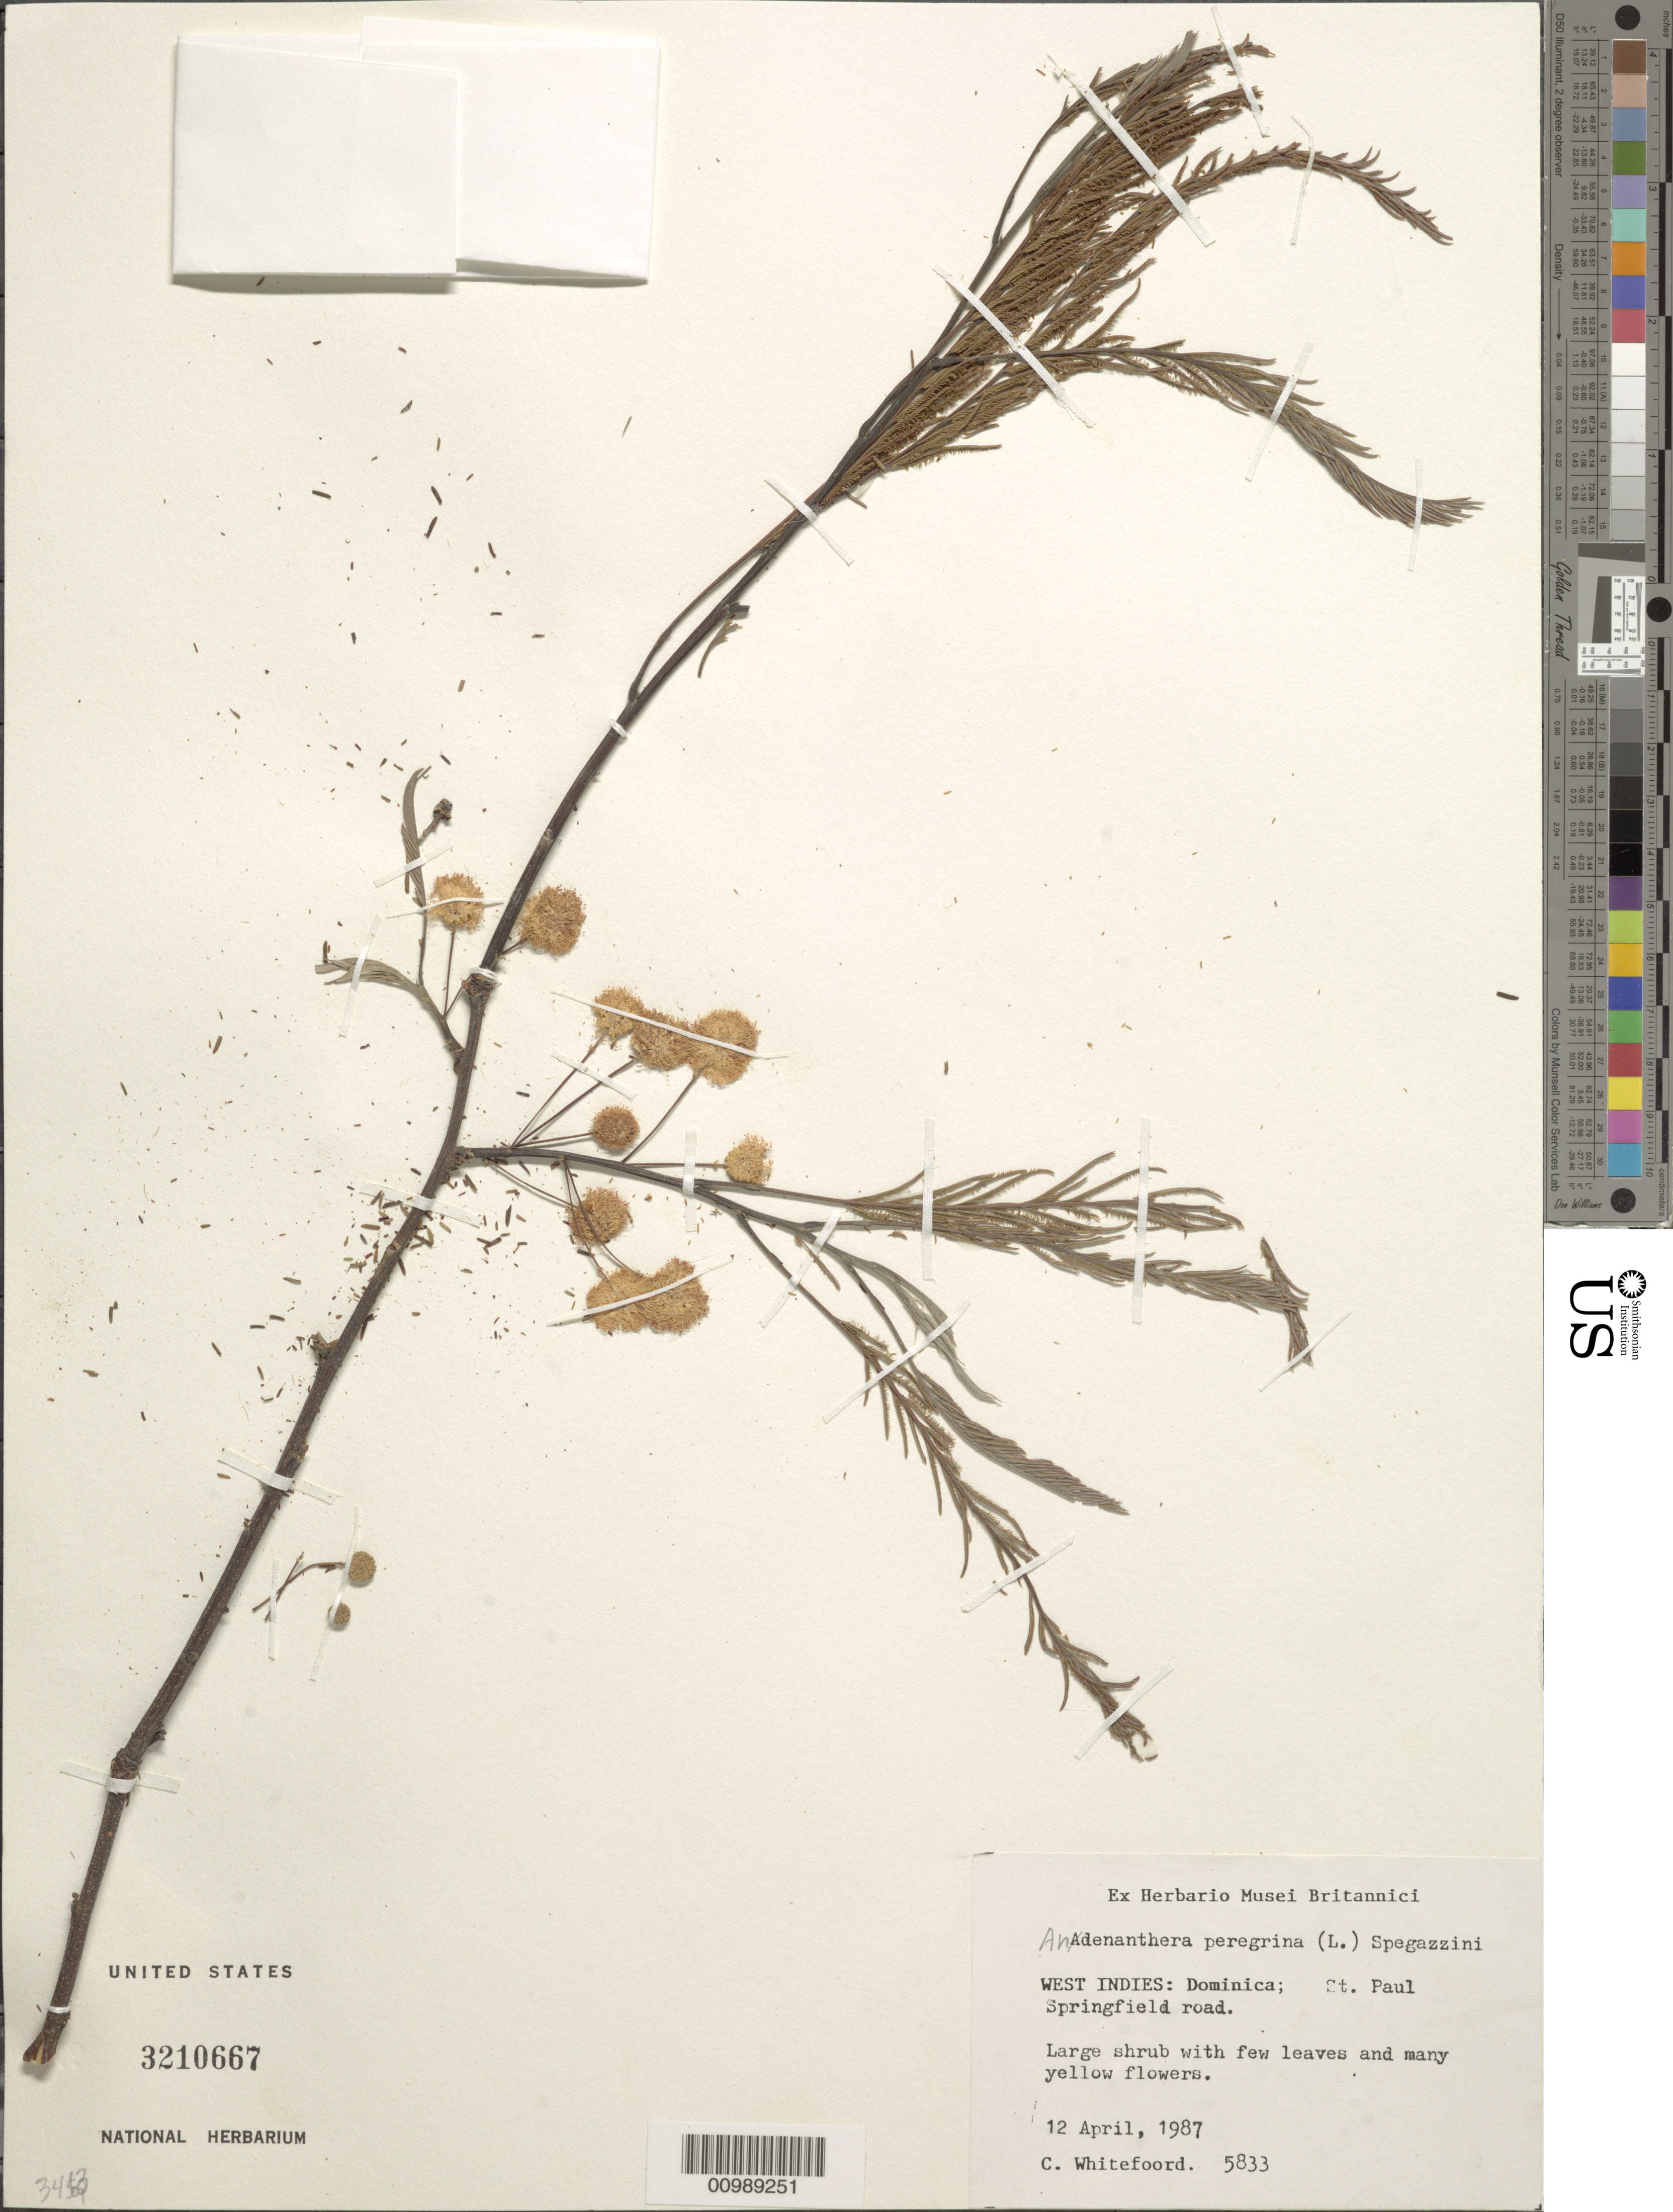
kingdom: Plantae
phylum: Tracheophyta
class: Magnoliopsida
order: Fabales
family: Fabaceae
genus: Anadenanthera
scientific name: Anadenanthera peregrina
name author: (L.) Speg.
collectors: C. Whitefoord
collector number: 5833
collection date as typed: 12 Apr 1987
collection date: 1987-04-12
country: Dominica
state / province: St. Paul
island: Dominica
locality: Springfield road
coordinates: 0 N, 0 E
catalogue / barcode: US 3210667